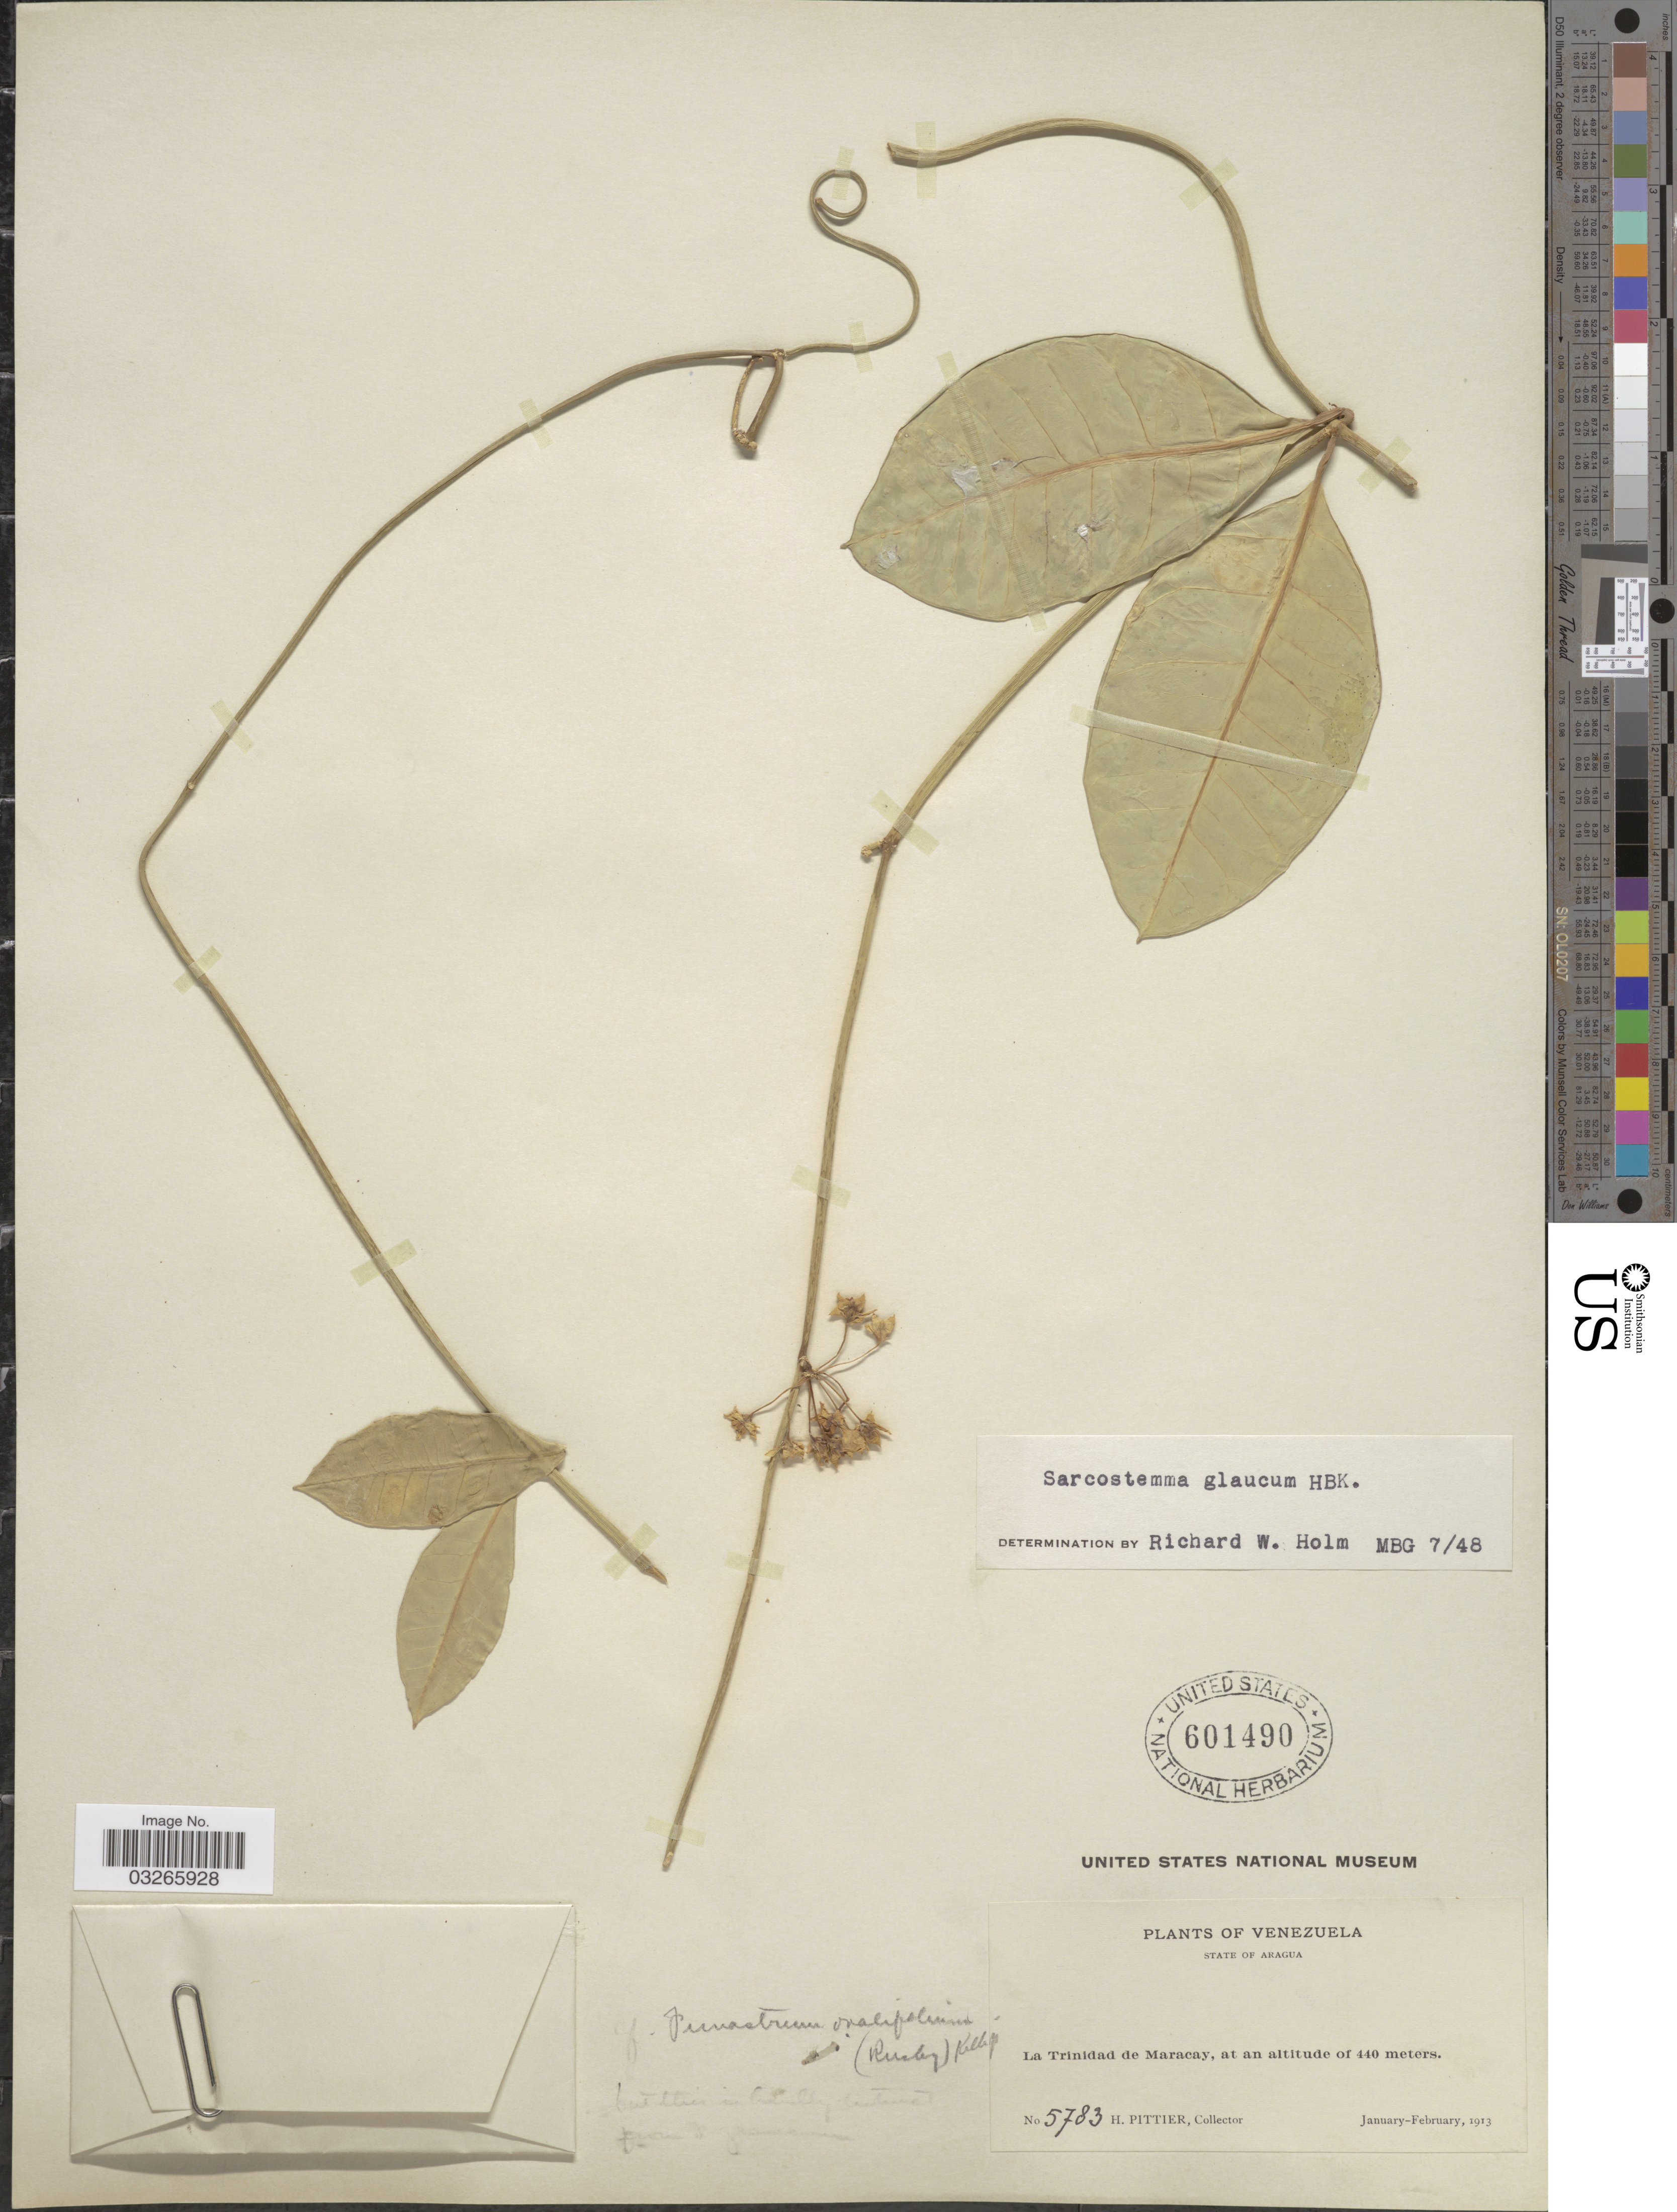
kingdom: Plantae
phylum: Tracheophyta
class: Magnoliopsida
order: Gentianales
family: Apocynaceae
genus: Sarcostemma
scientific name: Sarcostemma glaucum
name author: Kunth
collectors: H. F. Pittier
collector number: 5783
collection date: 1913-01/1913-02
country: Venezuela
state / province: Aragua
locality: State of Aragua. La Trinidad de Maracay.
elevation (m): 440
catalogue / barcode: US 601490